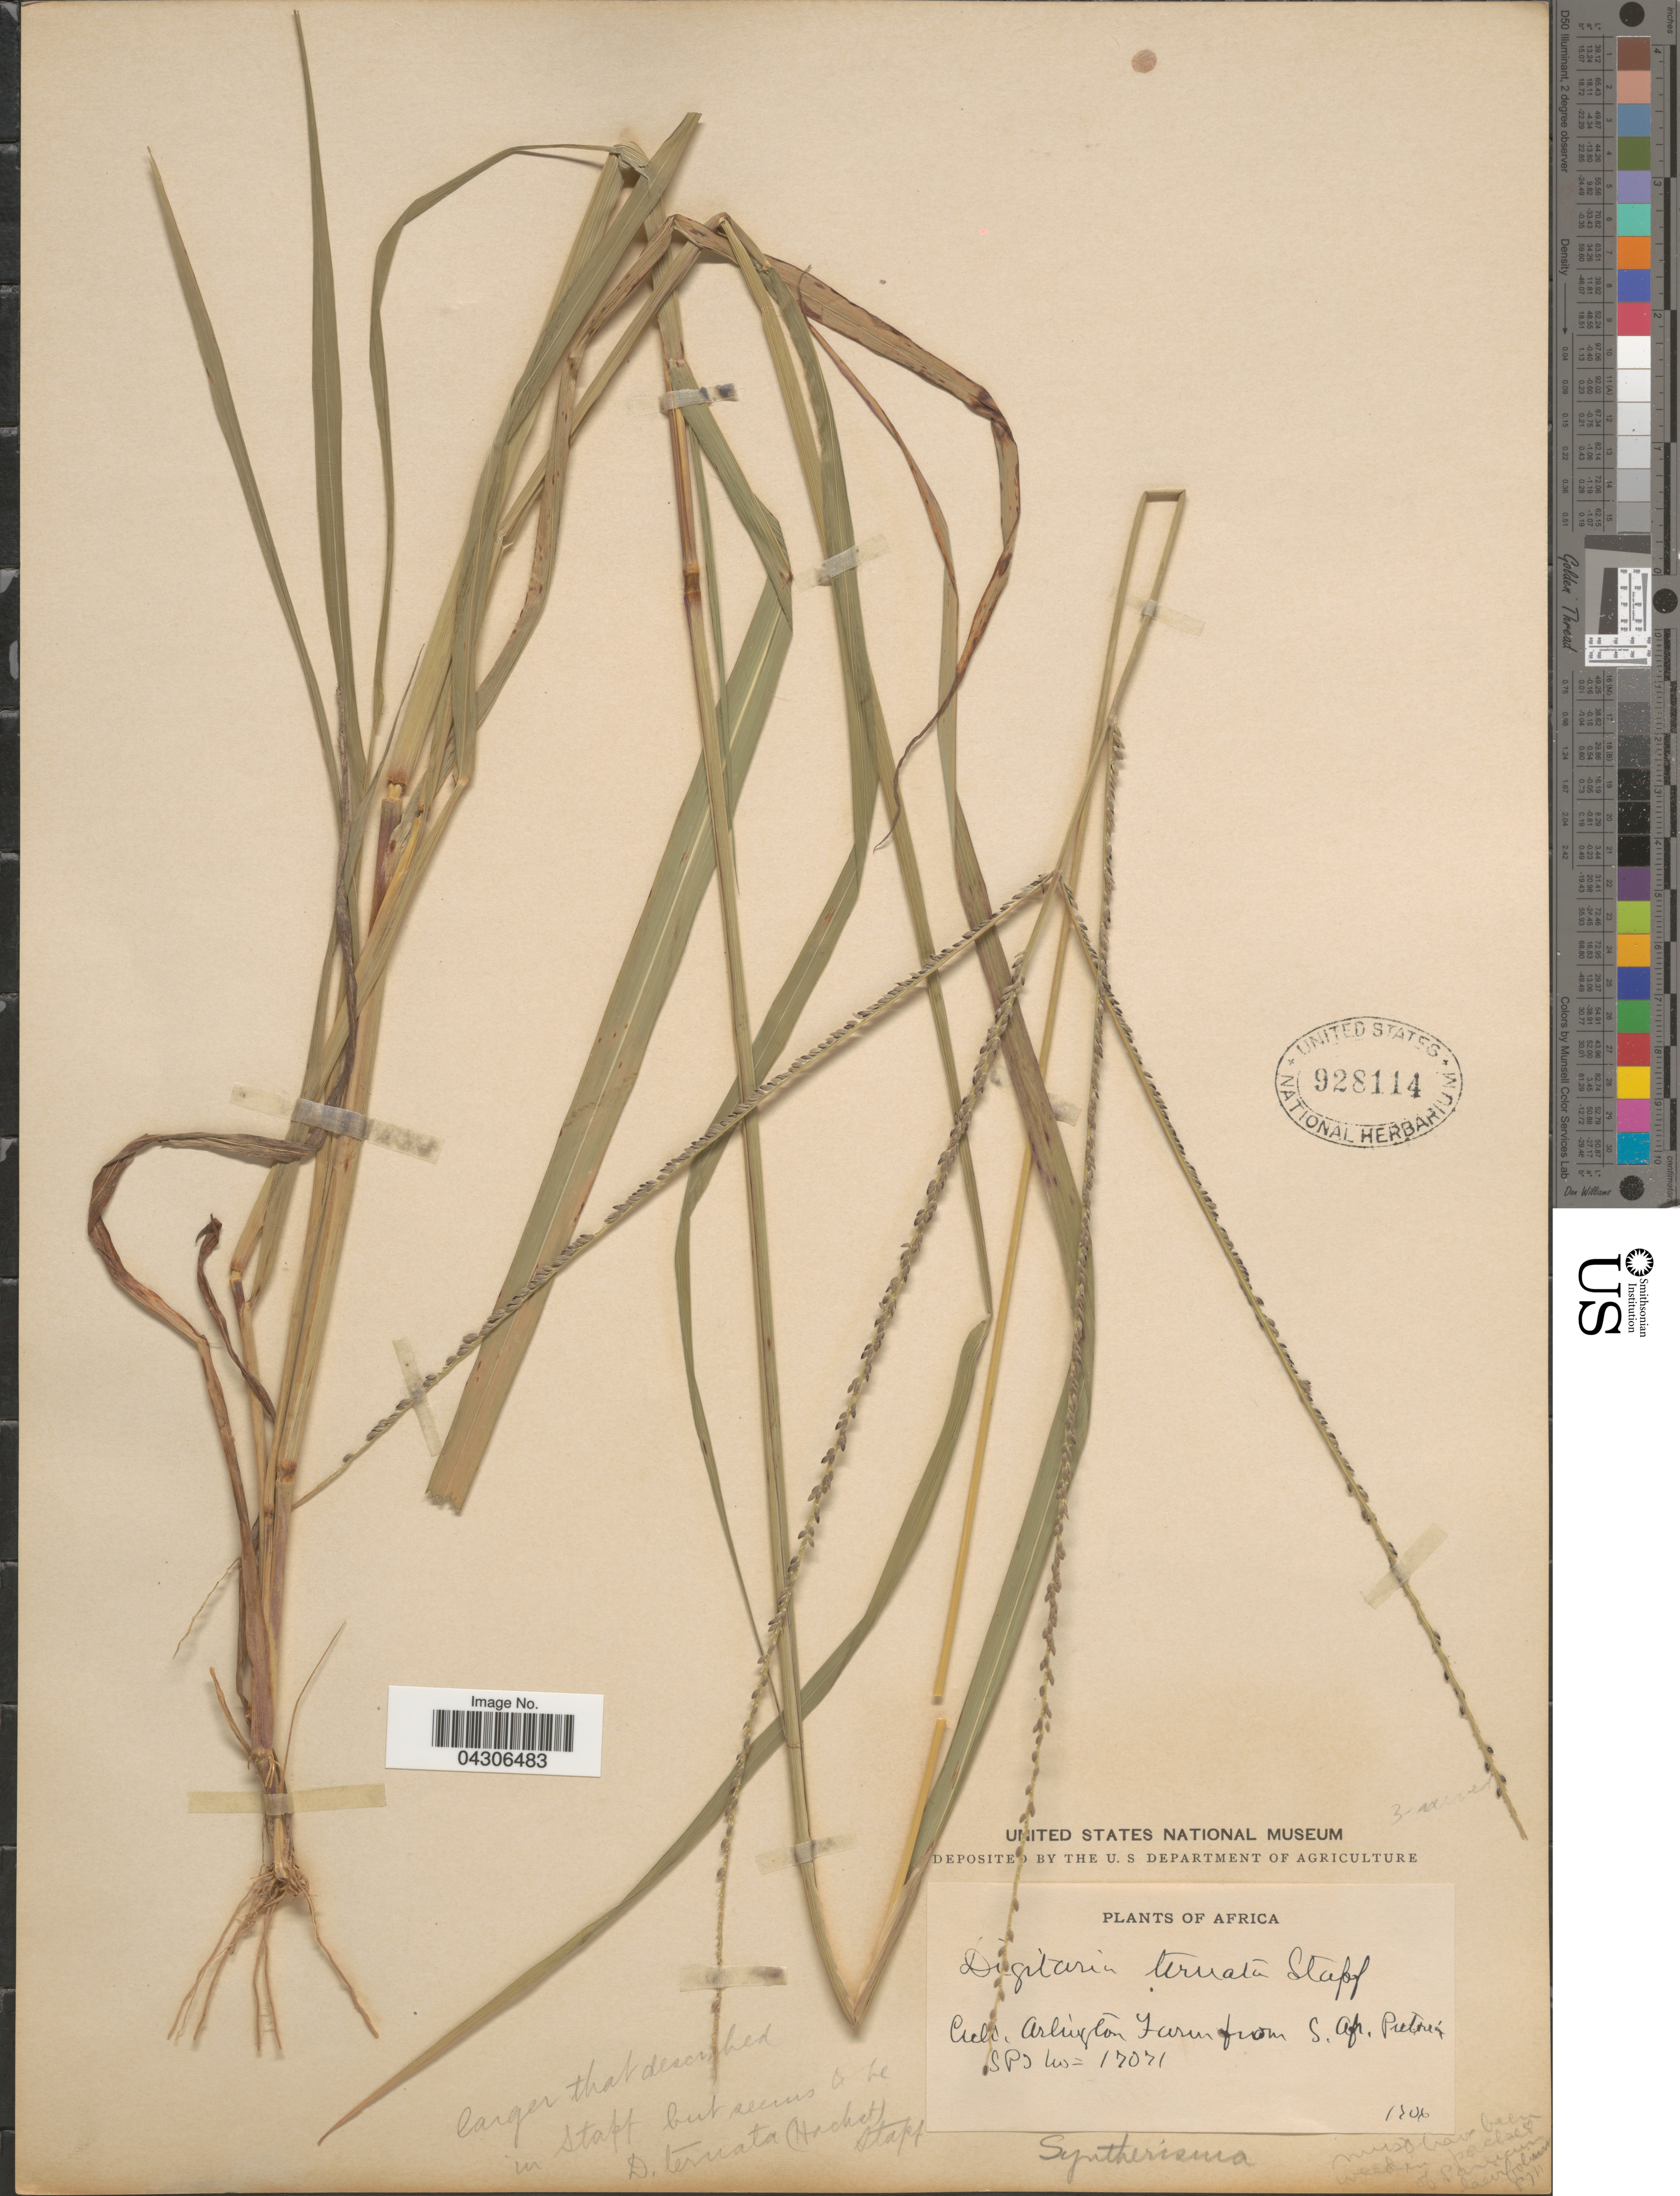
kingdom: Plantae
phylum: Tracheophyta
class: Liliopsida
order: Poales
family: Poaceae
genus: Digitaria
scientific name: Digitaria ternata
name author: (Hochr. ex A. Rich.) Stapf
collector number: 17071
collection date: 1909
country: South Africa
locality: Cult. Arlington Farm from Pretoria.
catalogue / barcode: US 928114